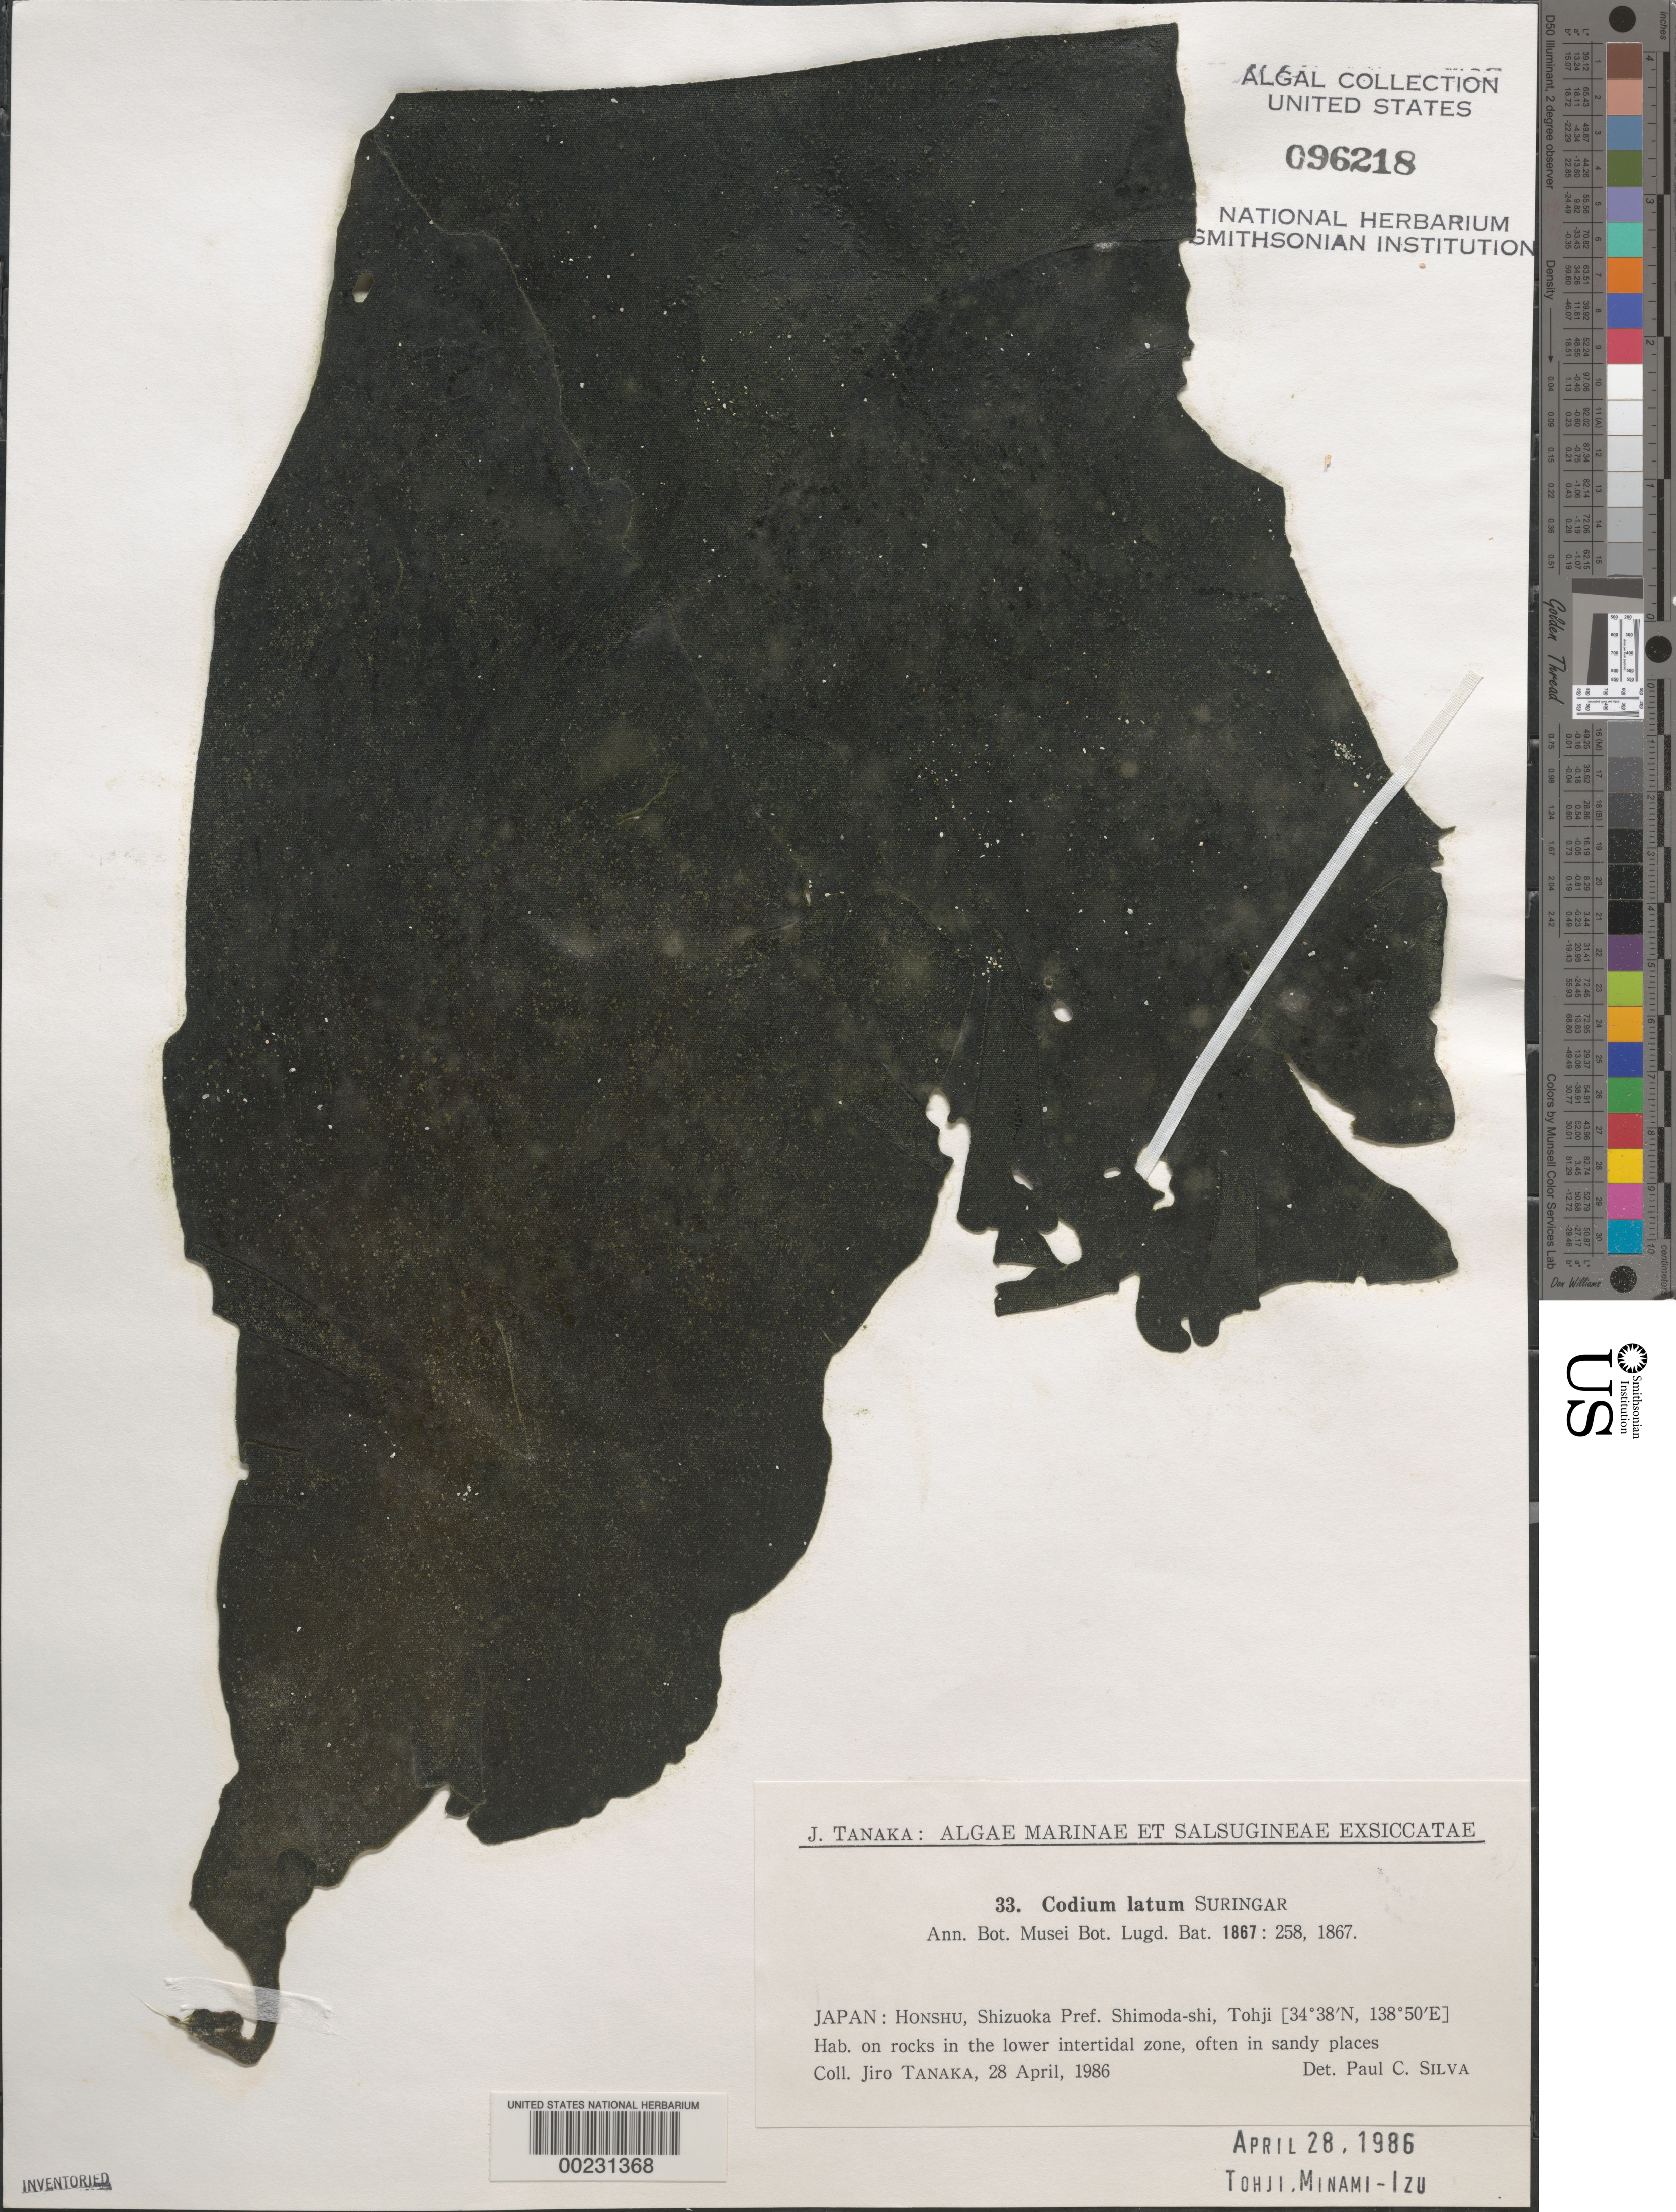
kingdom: Plantae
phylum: Chlorophyta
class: Ulvophyceae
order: Bryopsidales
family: Codiaceae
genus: Codium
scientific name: Codium latum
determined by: Silva, P. C.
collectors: J. Tanaka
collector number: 33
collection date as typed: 28 Apr 1986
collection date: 1986-04-28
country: Japan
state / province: Sizuoka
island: Honshu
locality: Tohji, Shimoda-shi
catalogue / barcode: US 96218